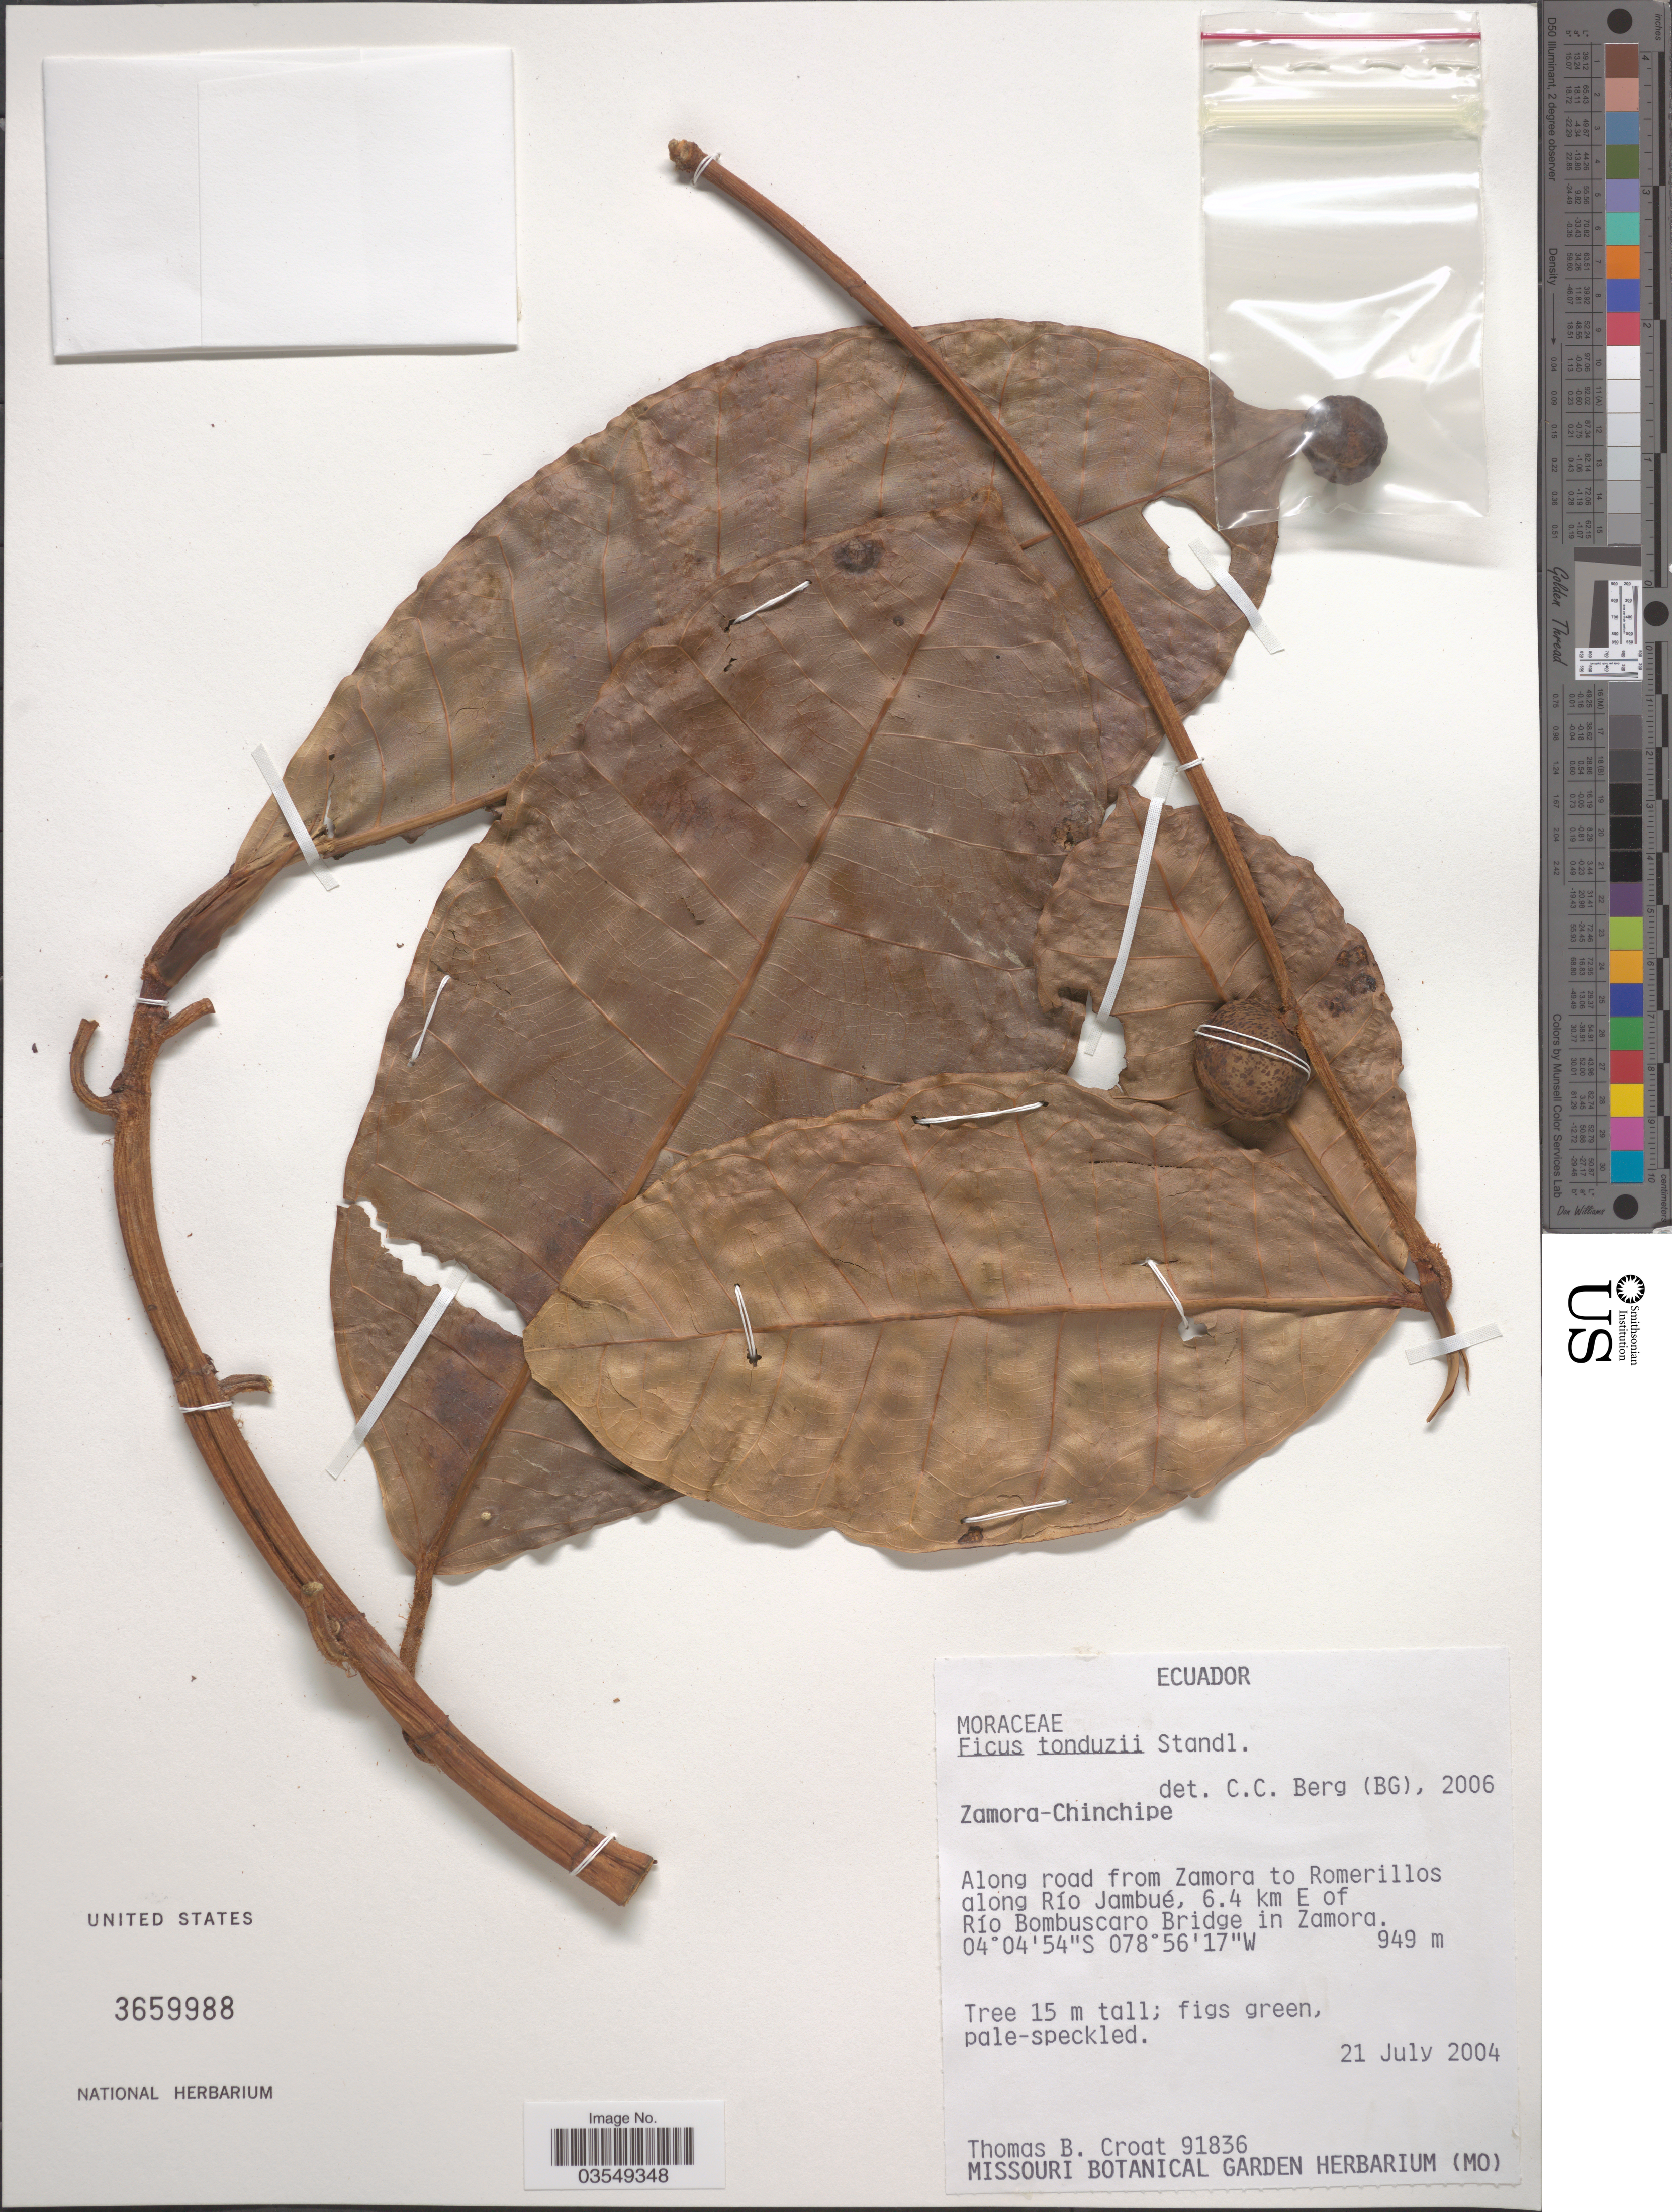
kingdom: Plantae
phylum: Tracheophyta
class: Magnoliopsida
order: Rosales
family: Moraceae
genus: Ficus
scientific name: Ficus tonduzii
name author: Standl.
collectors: T. B. Croat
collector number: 91836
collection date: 2004-07-21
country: Ecuador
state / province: Zamora-Chinchipe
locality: Along road from Zamora to Romerillos along Río Jambué, 6.4 km E of Río Bombuscaro Bridge in Zamora.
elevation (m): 949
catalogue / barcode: US 3659988